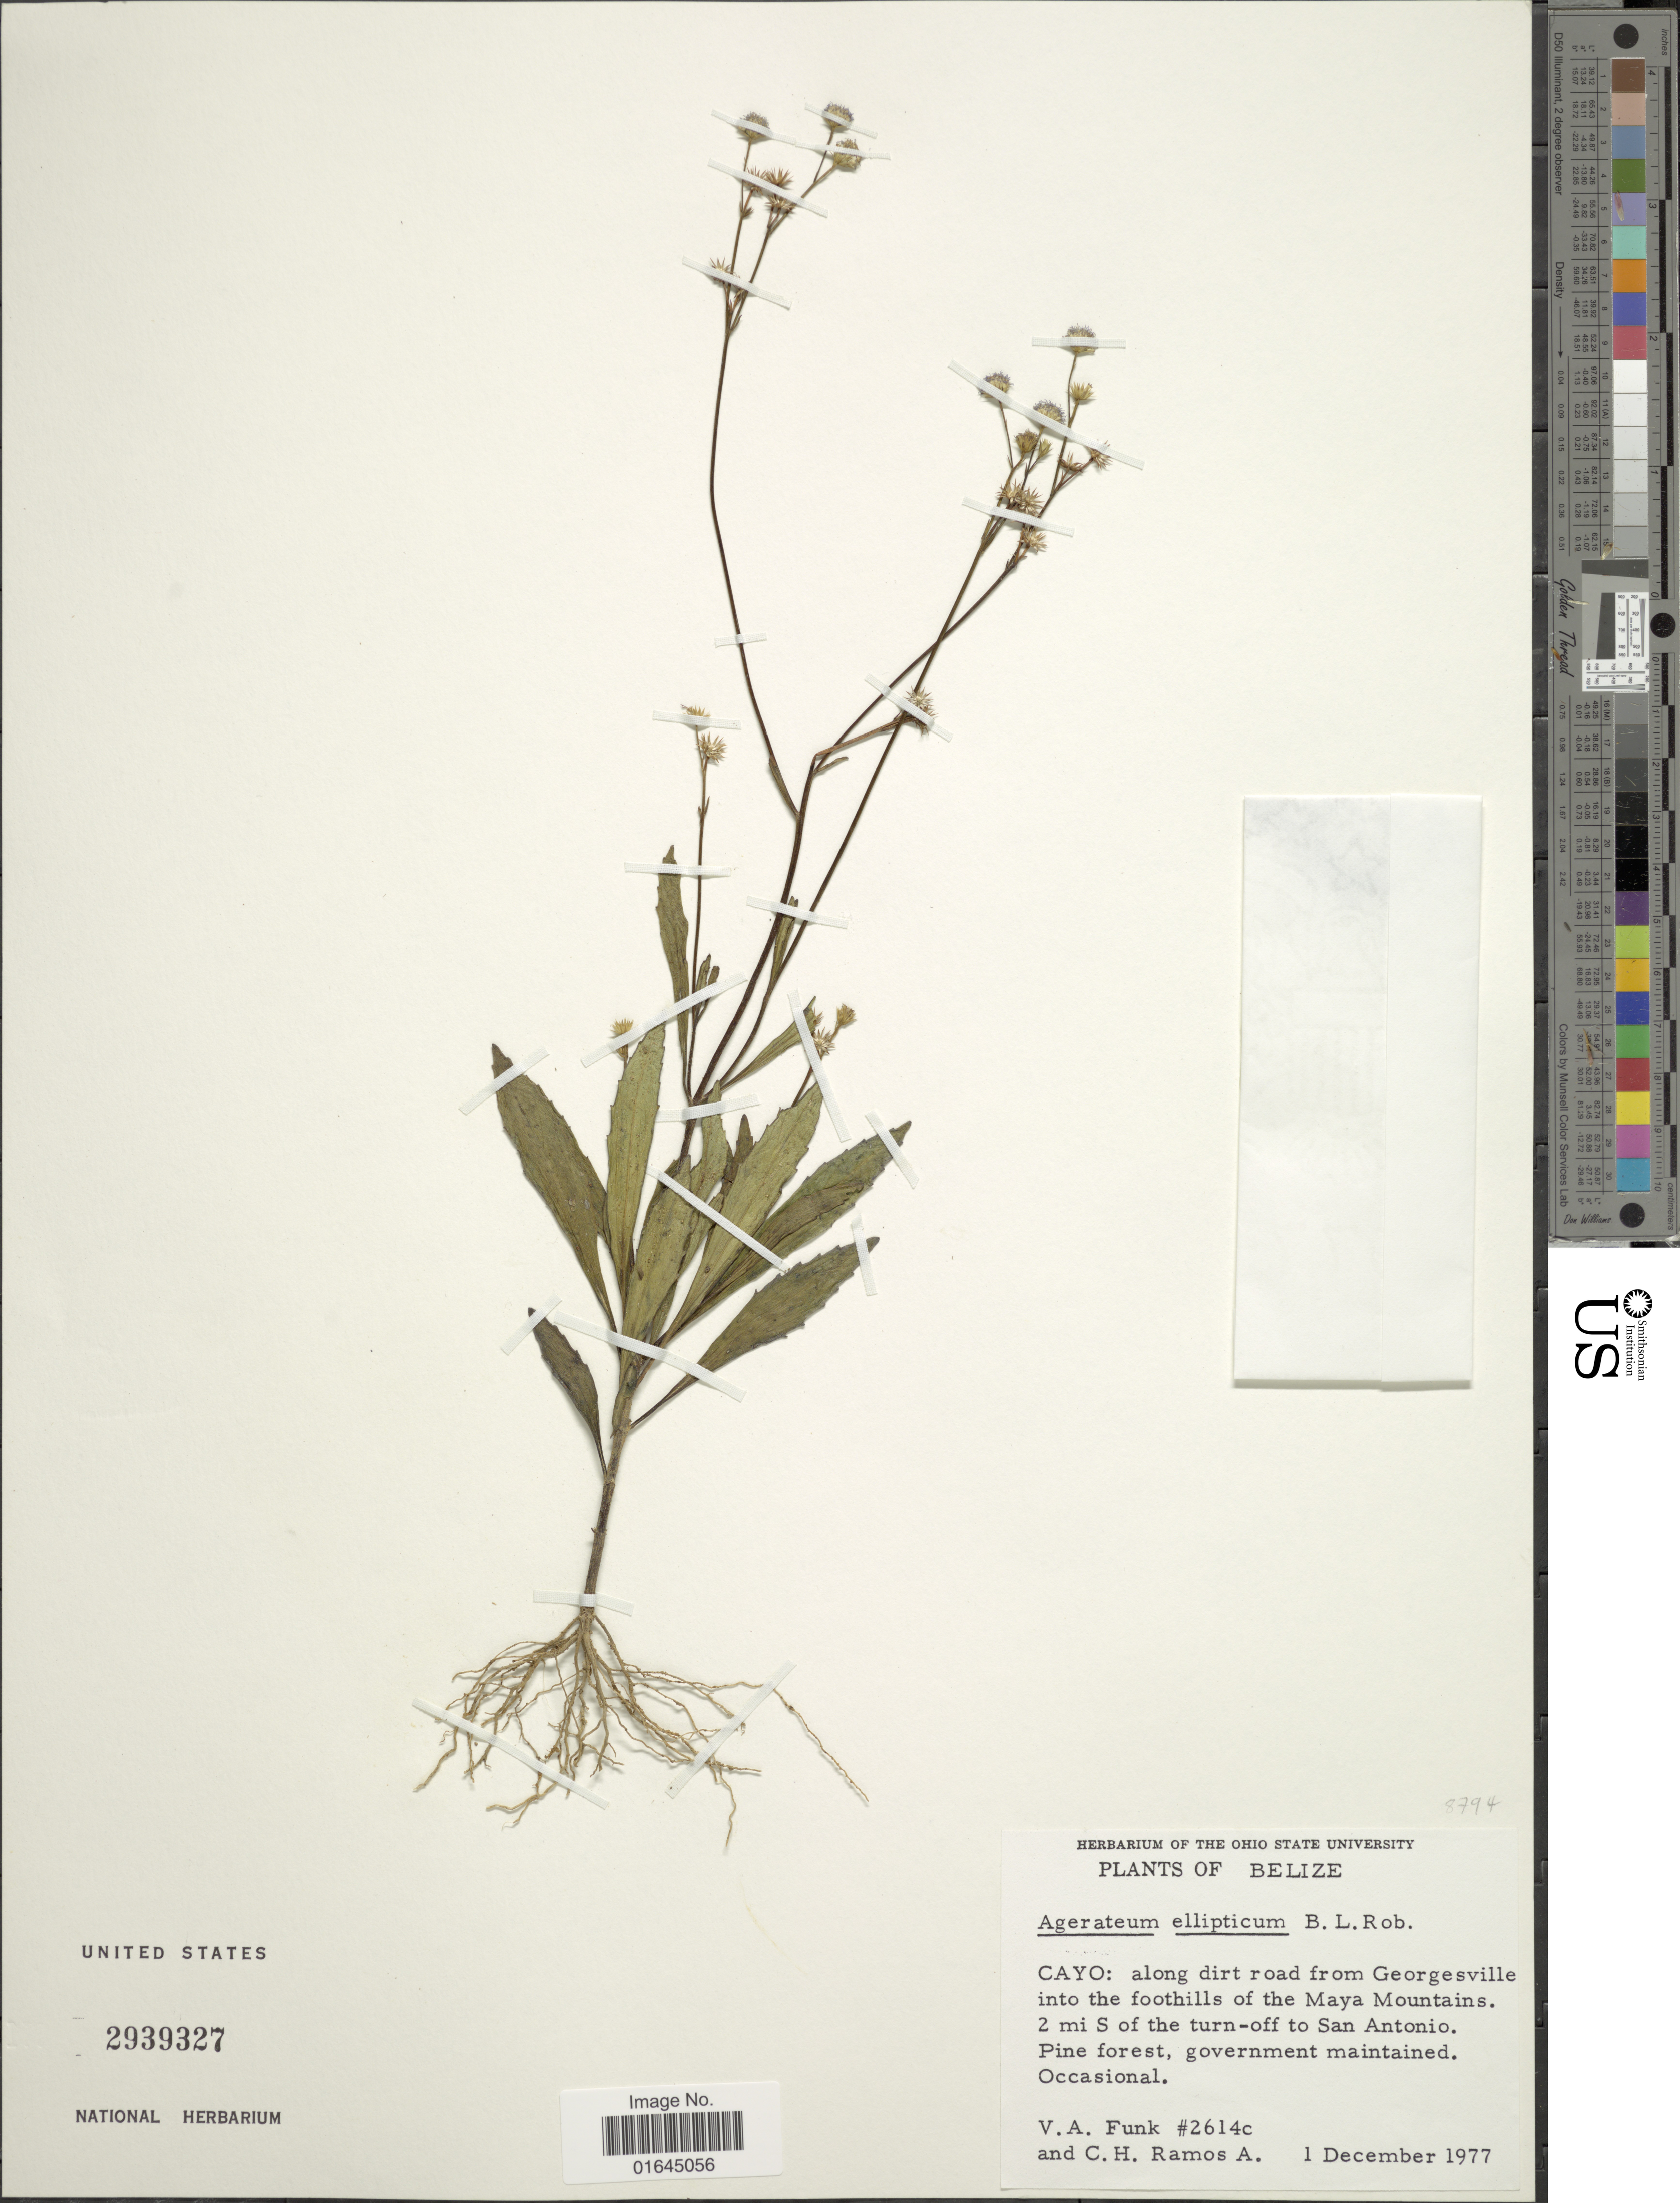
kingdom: Plantae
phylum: Tracheophyta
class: Magnoliopsida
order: Asterales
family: Asteraceae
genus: Ageratum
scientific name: Ageratum peckii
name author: B.L. Rob.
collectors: V. Funk & C. Ramos A.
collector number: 2614c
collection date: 1977-12-01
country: Belize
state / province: Cayo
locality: Along dirt road from Georgesville into the foorhills of the Maya Mountains. 2 mi S of the turn-off to San Antonio.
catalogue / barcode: US 2939327